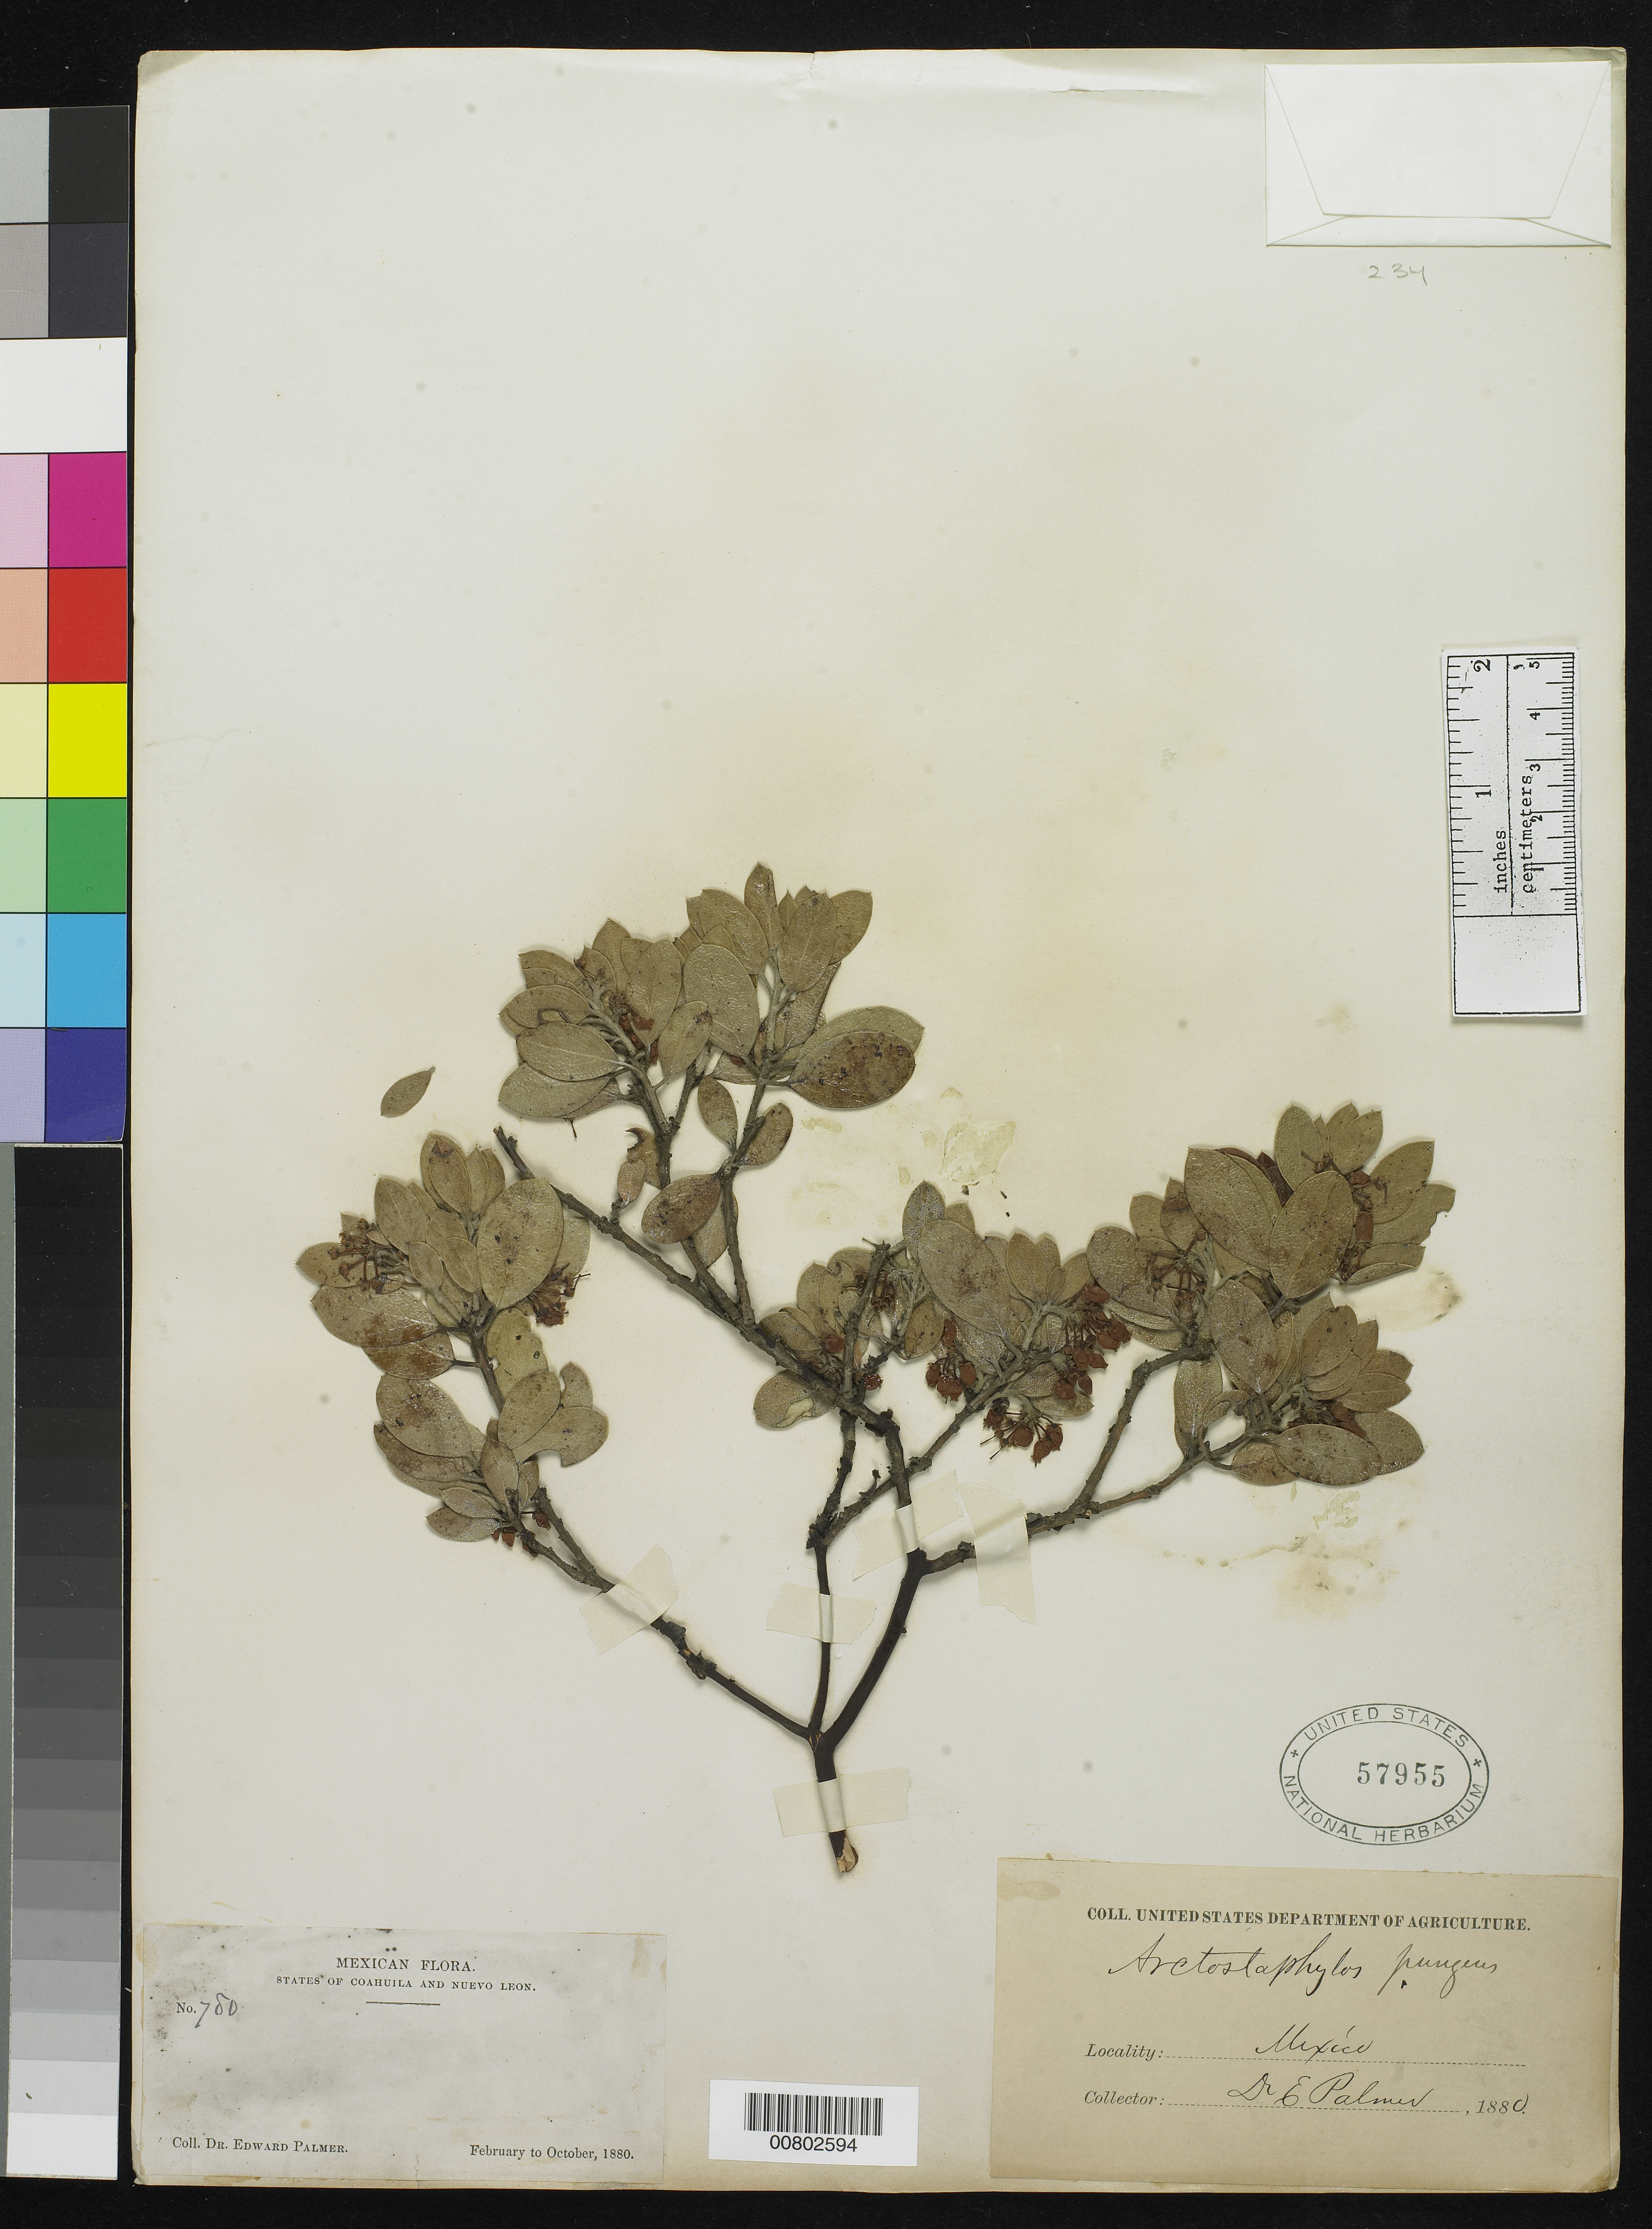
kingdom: Plantae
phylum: Tracheophyta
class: Magnoliopsida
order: Ericales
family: Ericaceae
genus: Arctostaphylos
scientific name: Arctostaphylos pungens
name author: Kunth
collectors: E. Palmer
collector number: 780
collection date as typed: Feb 1880 to -- Oct 1880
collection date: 1880-02/1880-10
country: Mexico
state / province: Coahuila / Nuevo León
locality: States of Coahuila and Nuevo León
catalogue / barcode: US 57955